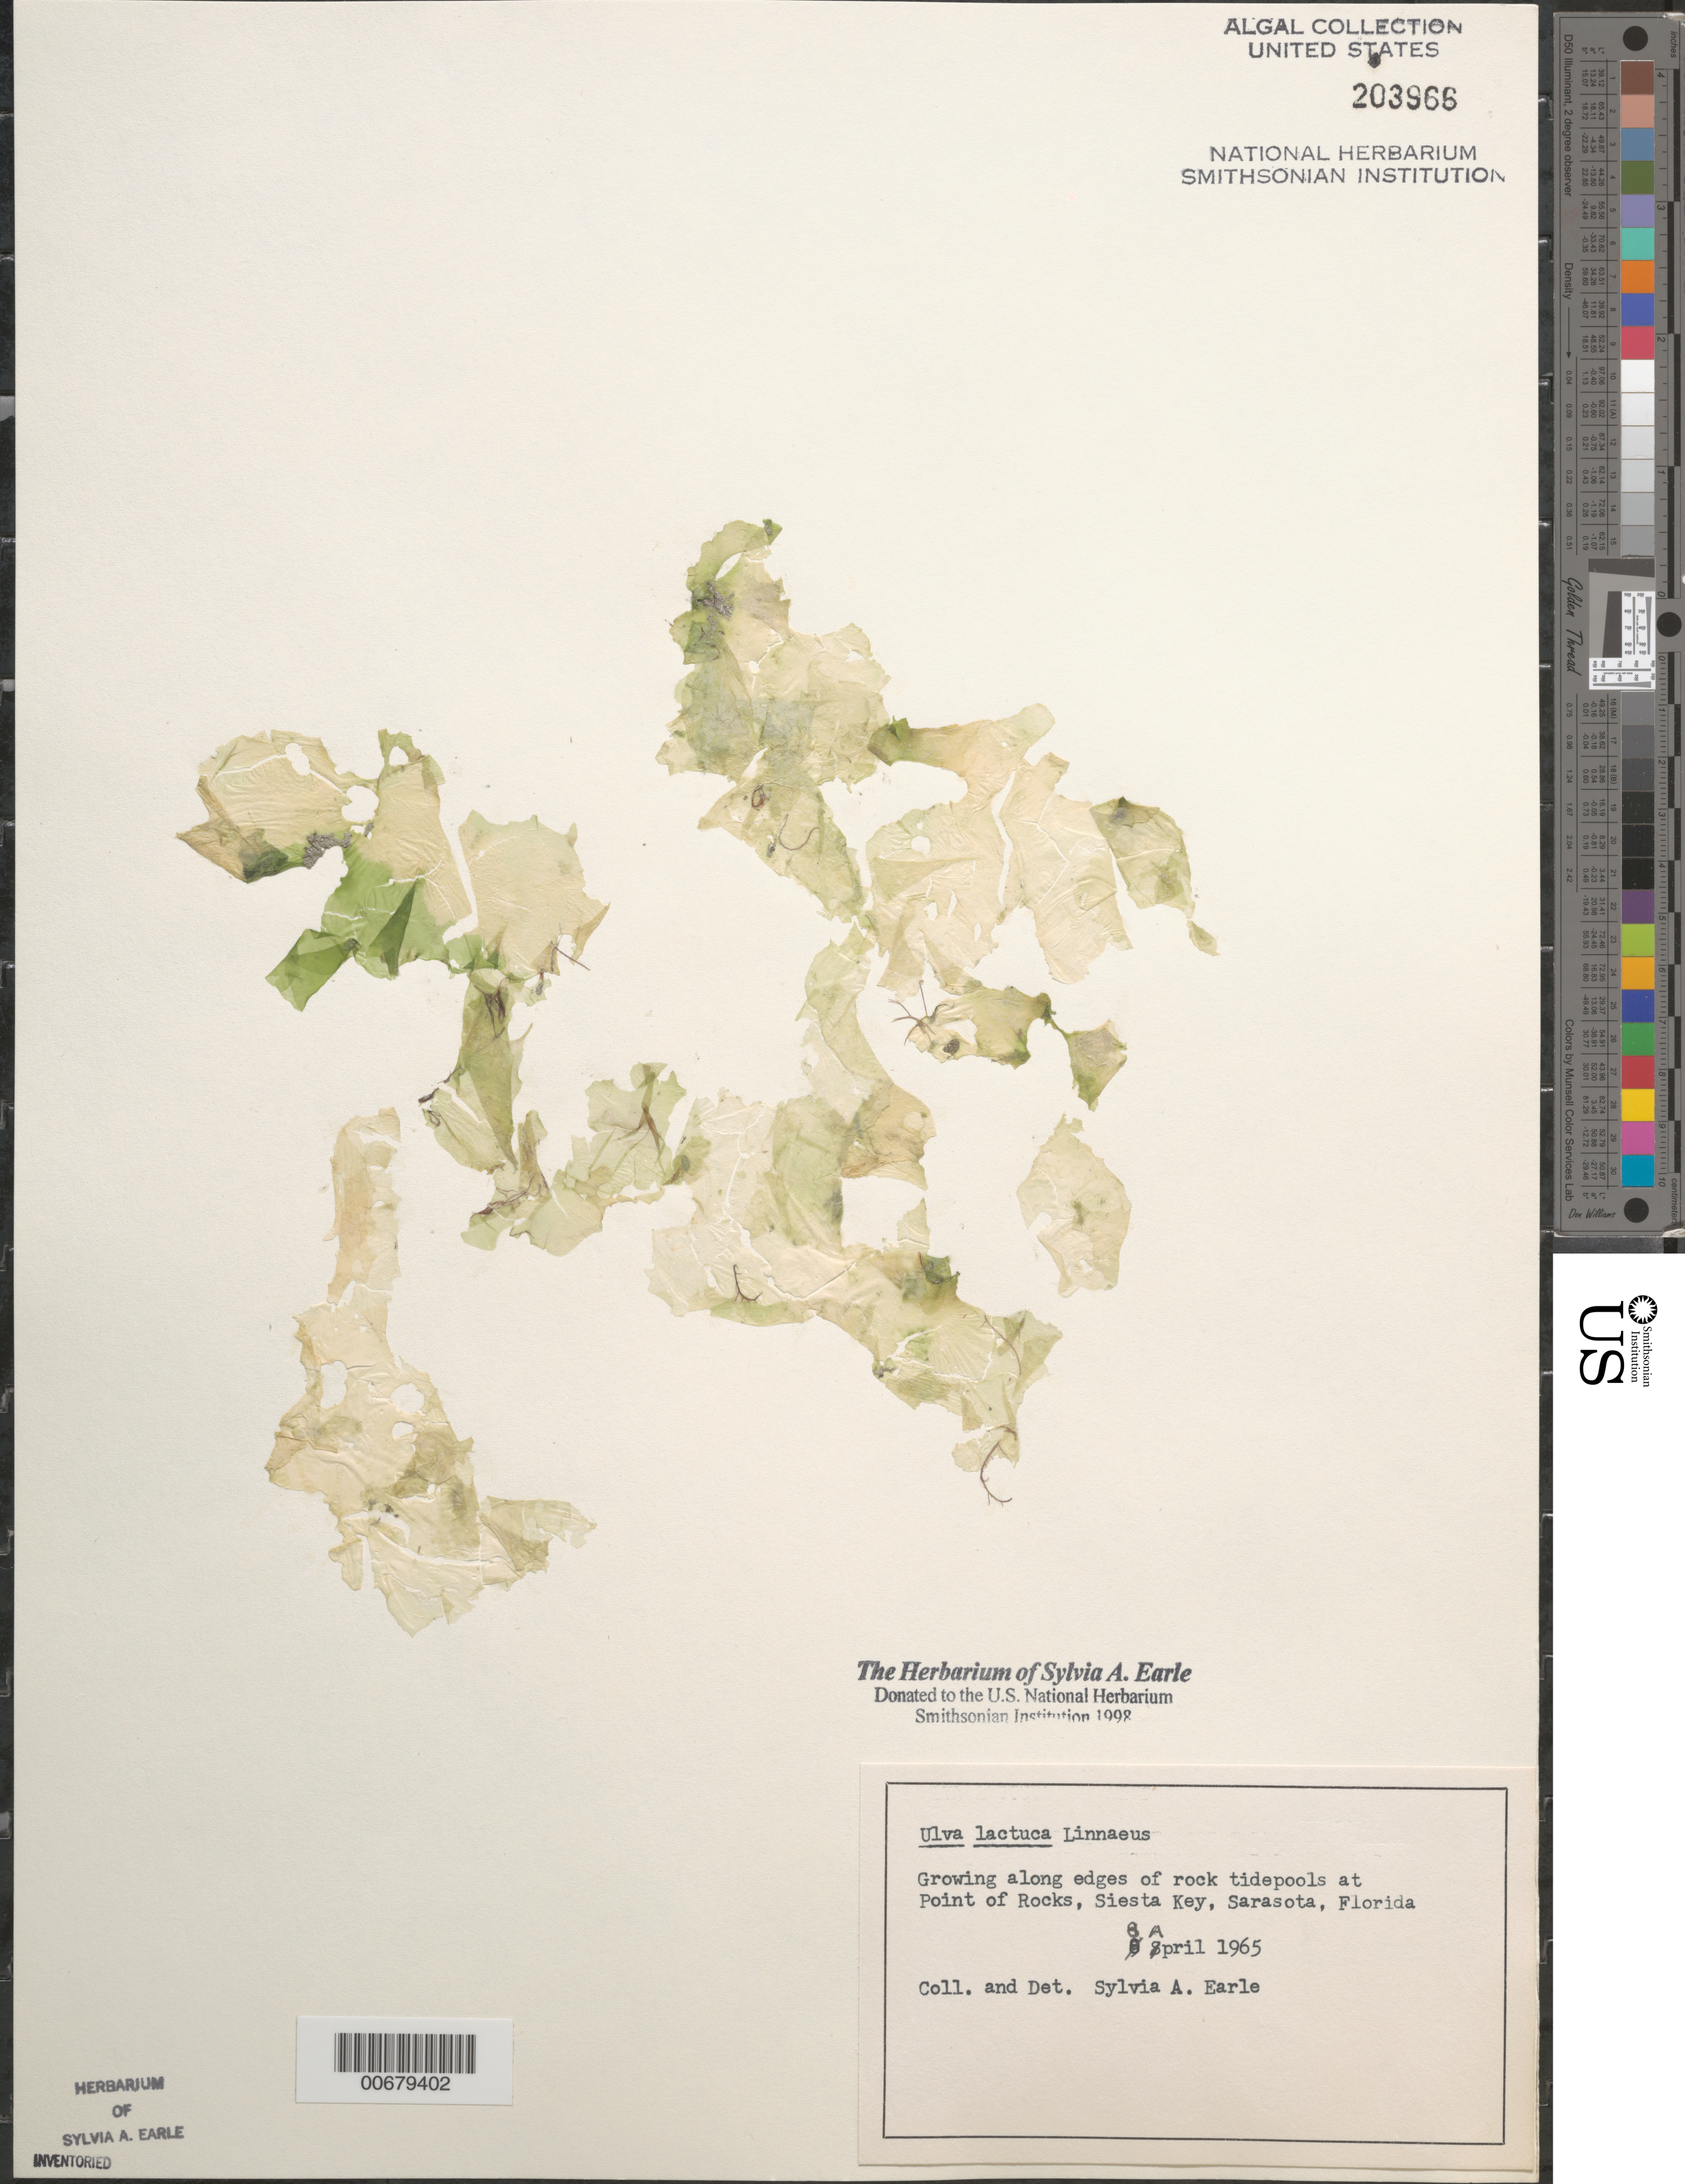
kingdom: Plantae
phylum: Chlorophyta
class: Ulvophyceae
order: Ulvales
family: Ulvaceae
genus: Ulva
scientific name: Ulva lactuca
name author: L.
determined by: Earle, S. A.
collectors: S. A. Earle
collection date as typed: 08 Apr 1965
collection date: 1965-04-08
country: United States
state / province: Florida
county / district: Sarasota County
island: Siesta Key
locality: Point of Rocks, Sarasota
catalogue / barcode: US 203966